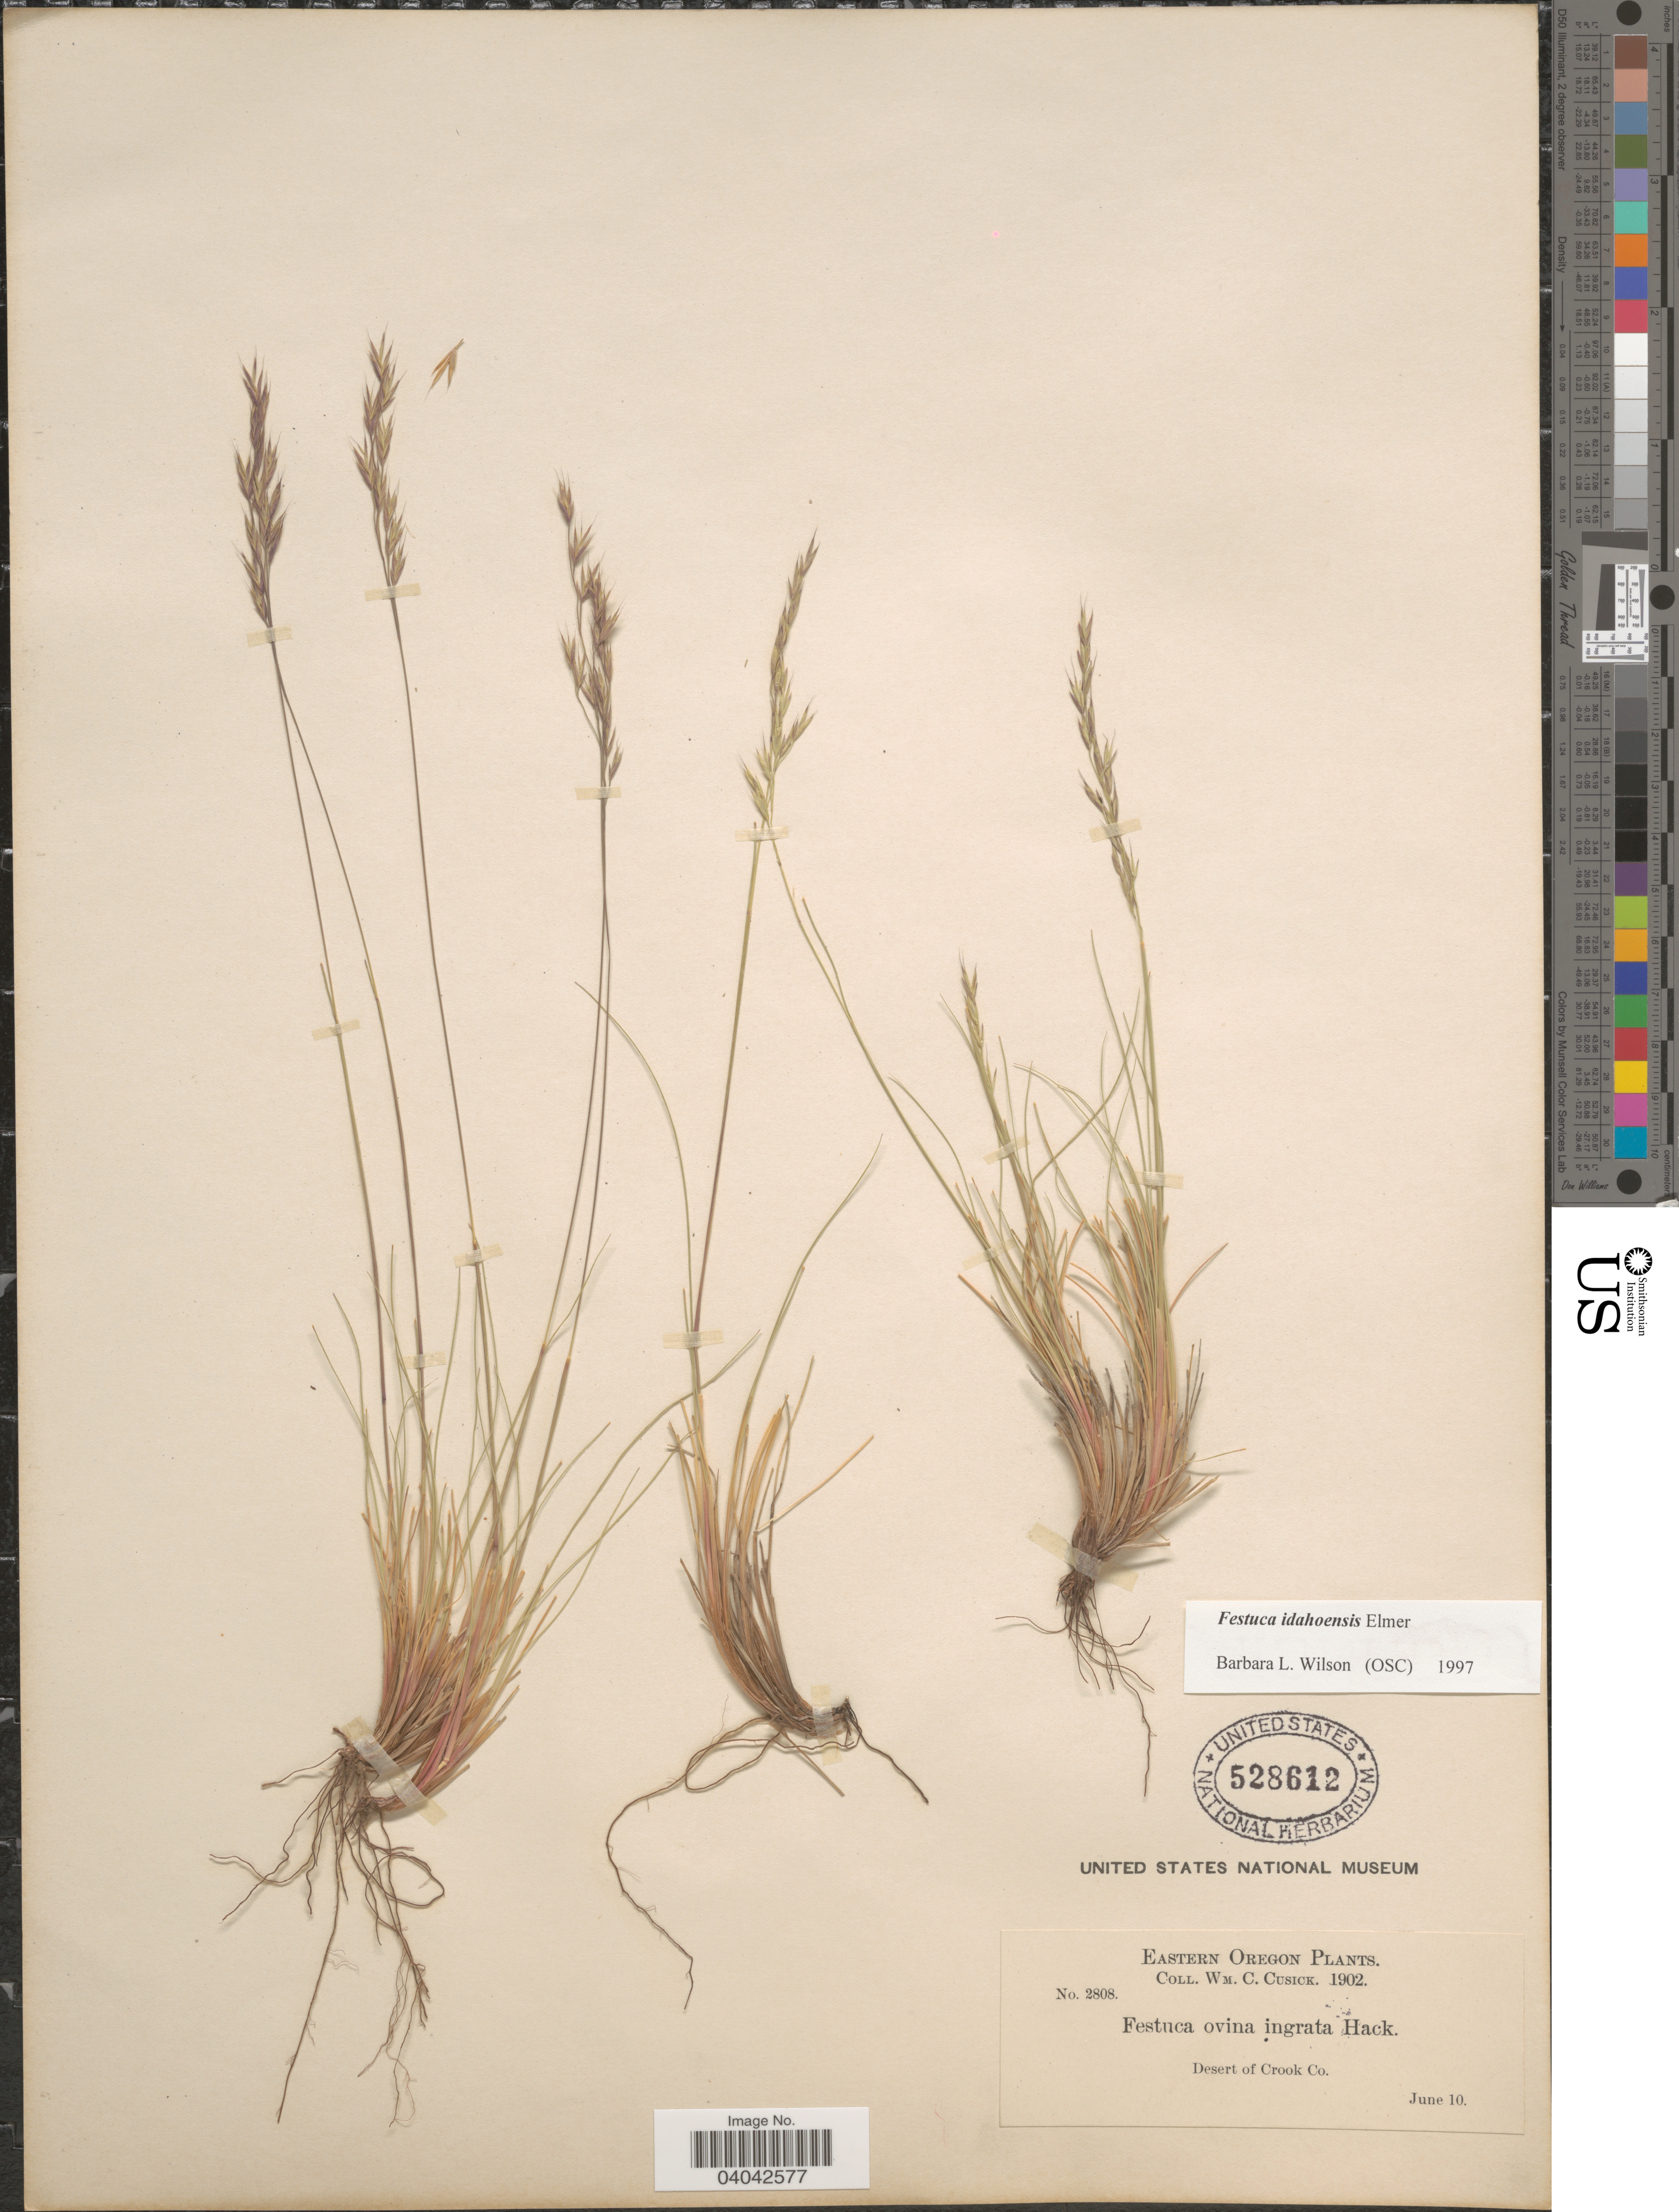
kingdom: Plantae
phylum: Tracheophyta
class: Liliopsida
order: Poales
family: Poaceae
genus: Festuca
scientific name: Festuca idahoensis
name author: Elmer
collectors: W. C. Cusick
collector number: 2808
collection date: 1902-06-10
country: United States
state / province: Oregon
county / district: Crook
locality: Eastern Oregon. Desert of Crook Co.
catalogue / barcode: US 528612